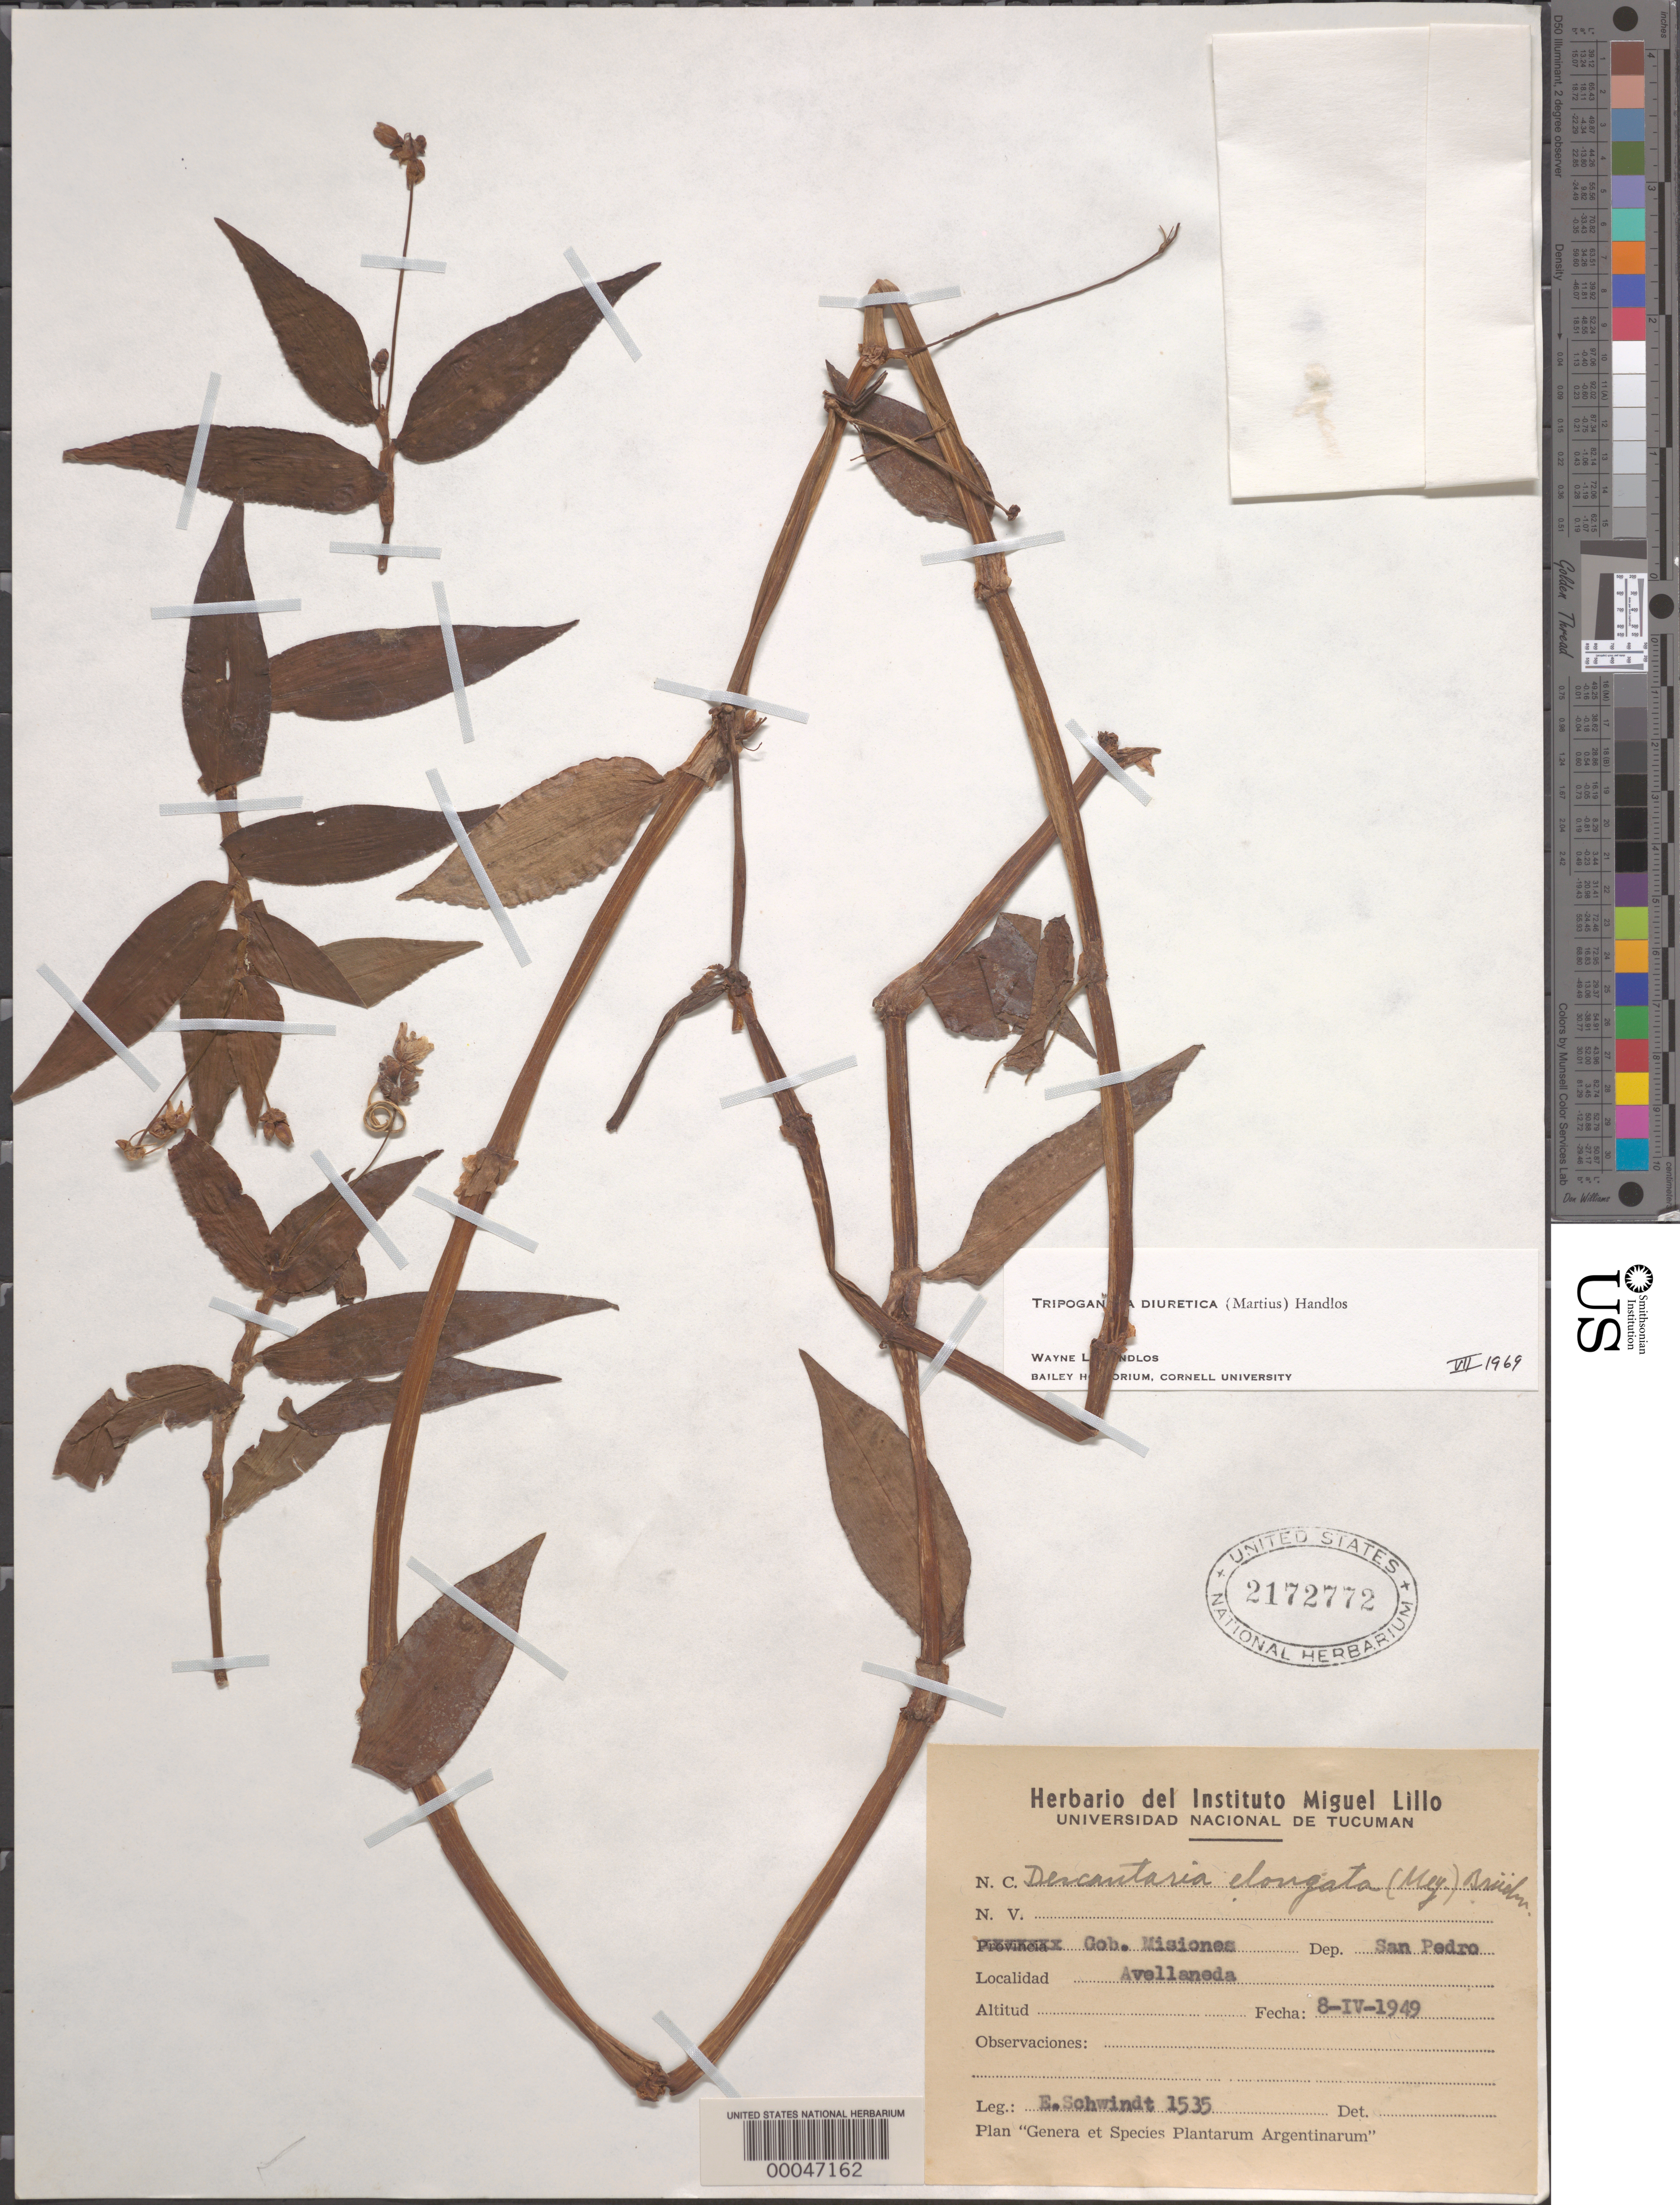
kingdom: Plantae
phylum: Tracheophyta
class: Liliopsida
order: Commelinales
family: Commelinaceae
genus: Tripogandra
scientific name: Tripogandra diuretica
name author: (Mart.) Handlos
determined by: Handlos, W. L.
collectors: E. Schwindt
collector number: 1535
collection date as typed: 08 Apr 1949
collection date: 1949-04-08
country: Argentina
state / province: Misiones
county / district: San Pedro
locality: Avellaneda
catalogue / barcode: US 2172772